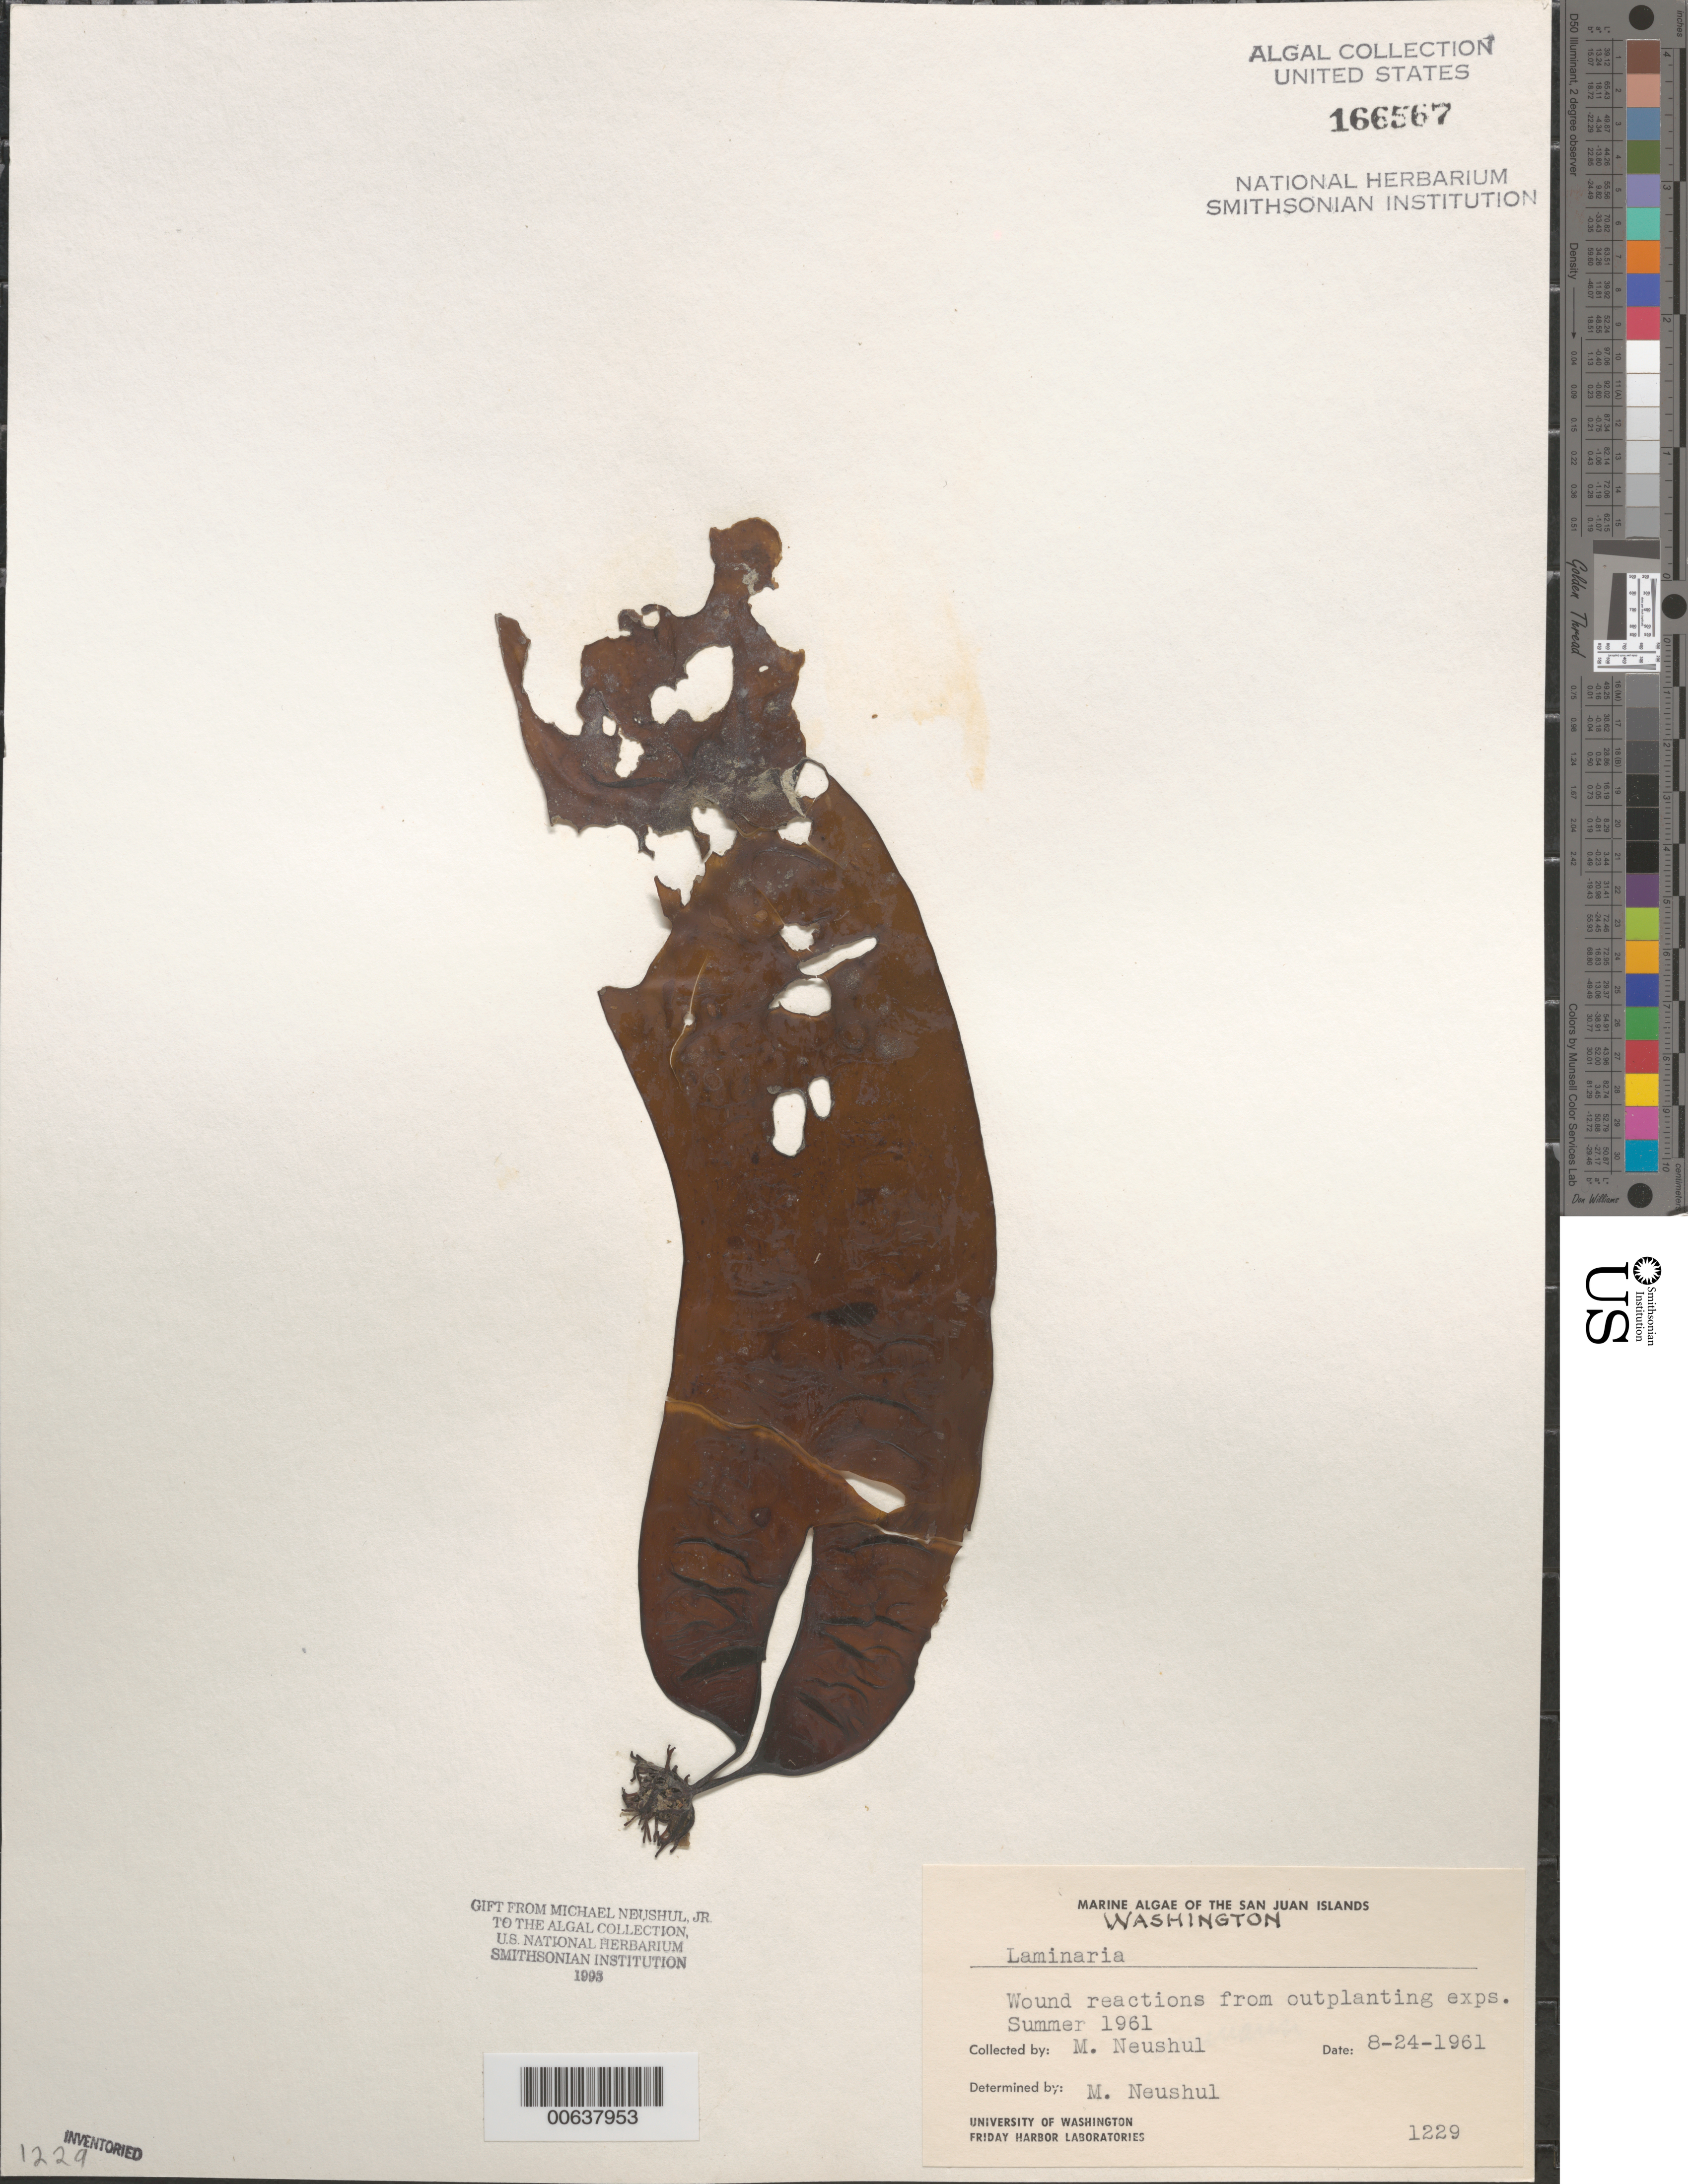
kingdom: Chromista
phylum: Ochrophyta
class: Phaeophyceae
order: Laminariales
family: Laminariaceae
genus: Laminaria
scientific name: Laminaria sp.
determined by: Neushul, M.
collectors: M. Neushul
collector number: Neushul 1229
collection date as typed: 24 Aug 1961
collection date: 1961-08-24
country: United States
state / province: Washington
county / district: San Juan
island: San Juan Islands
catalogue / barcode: US 166567